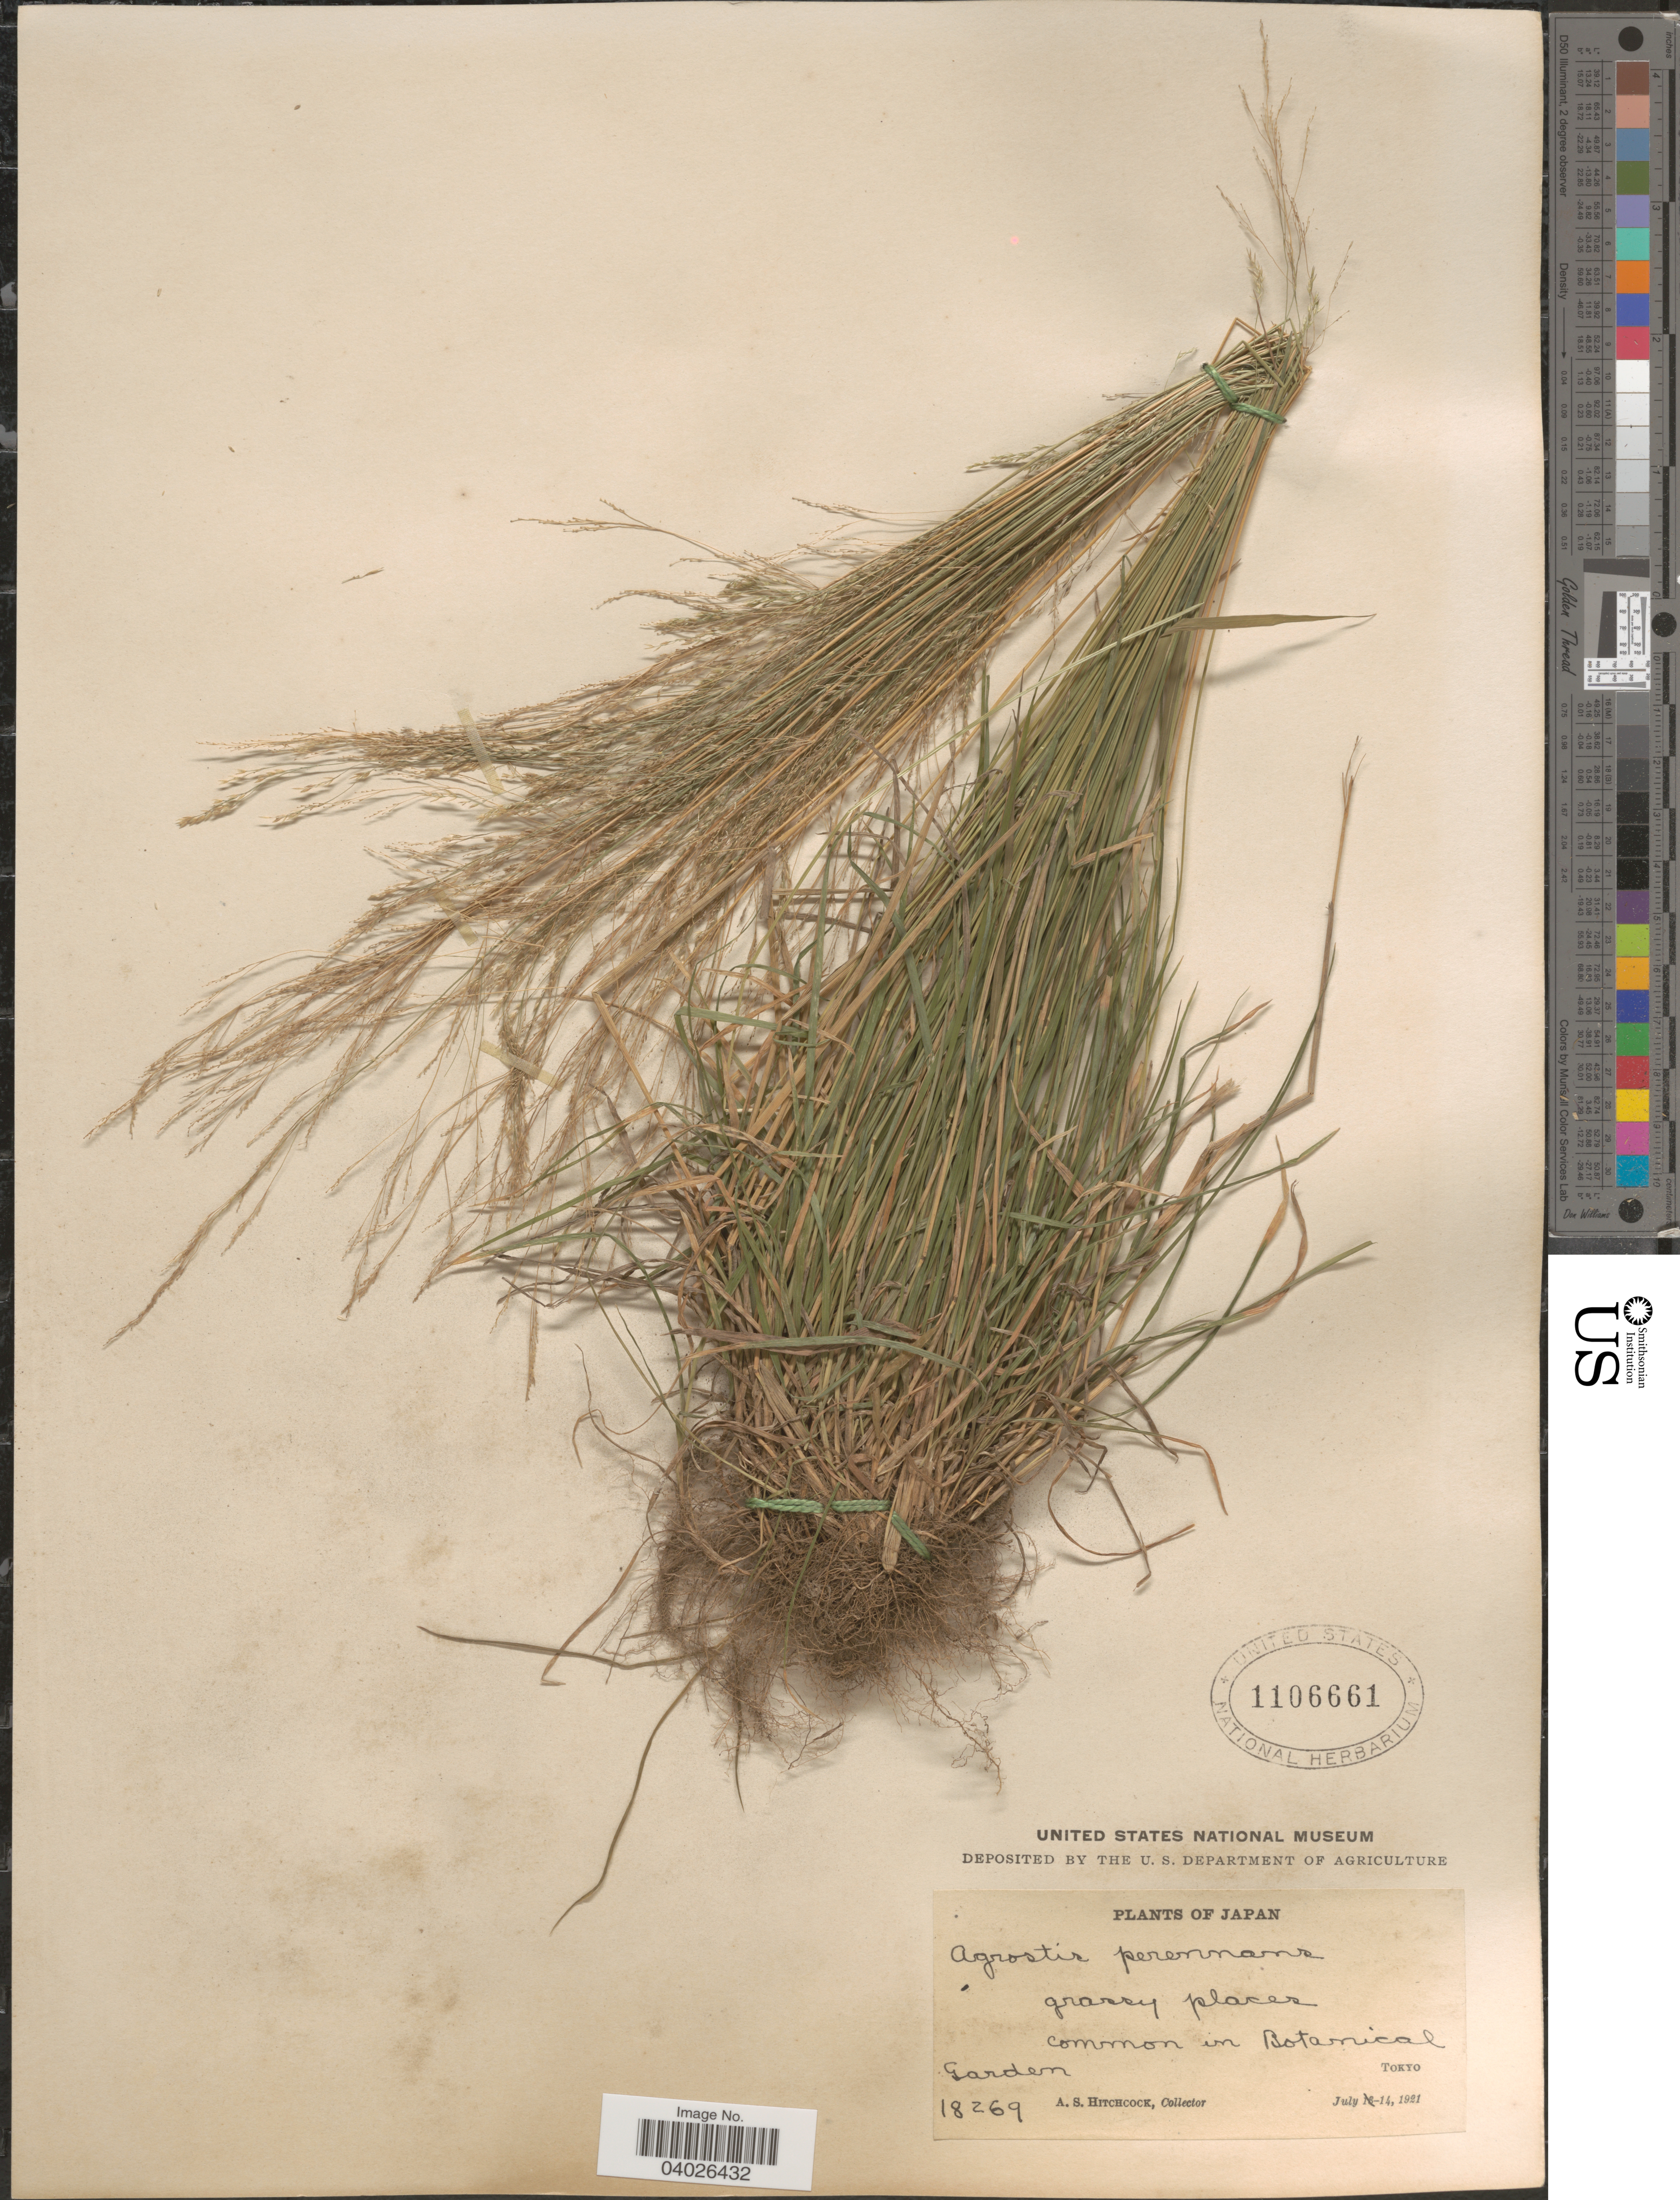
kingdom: Plantae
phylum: Tracheophyta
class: Liliopsida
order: Poales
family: Poaceae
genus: Agrostis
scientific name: Agrostis perennans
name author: (Walter) Tuck.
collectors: A. S. Hitchcock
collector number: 18269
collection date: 1921-07-14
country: Japan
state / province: Tokyo, Federal City of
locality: In Botanical Garden. Tokyo.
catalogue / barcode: US 1106661